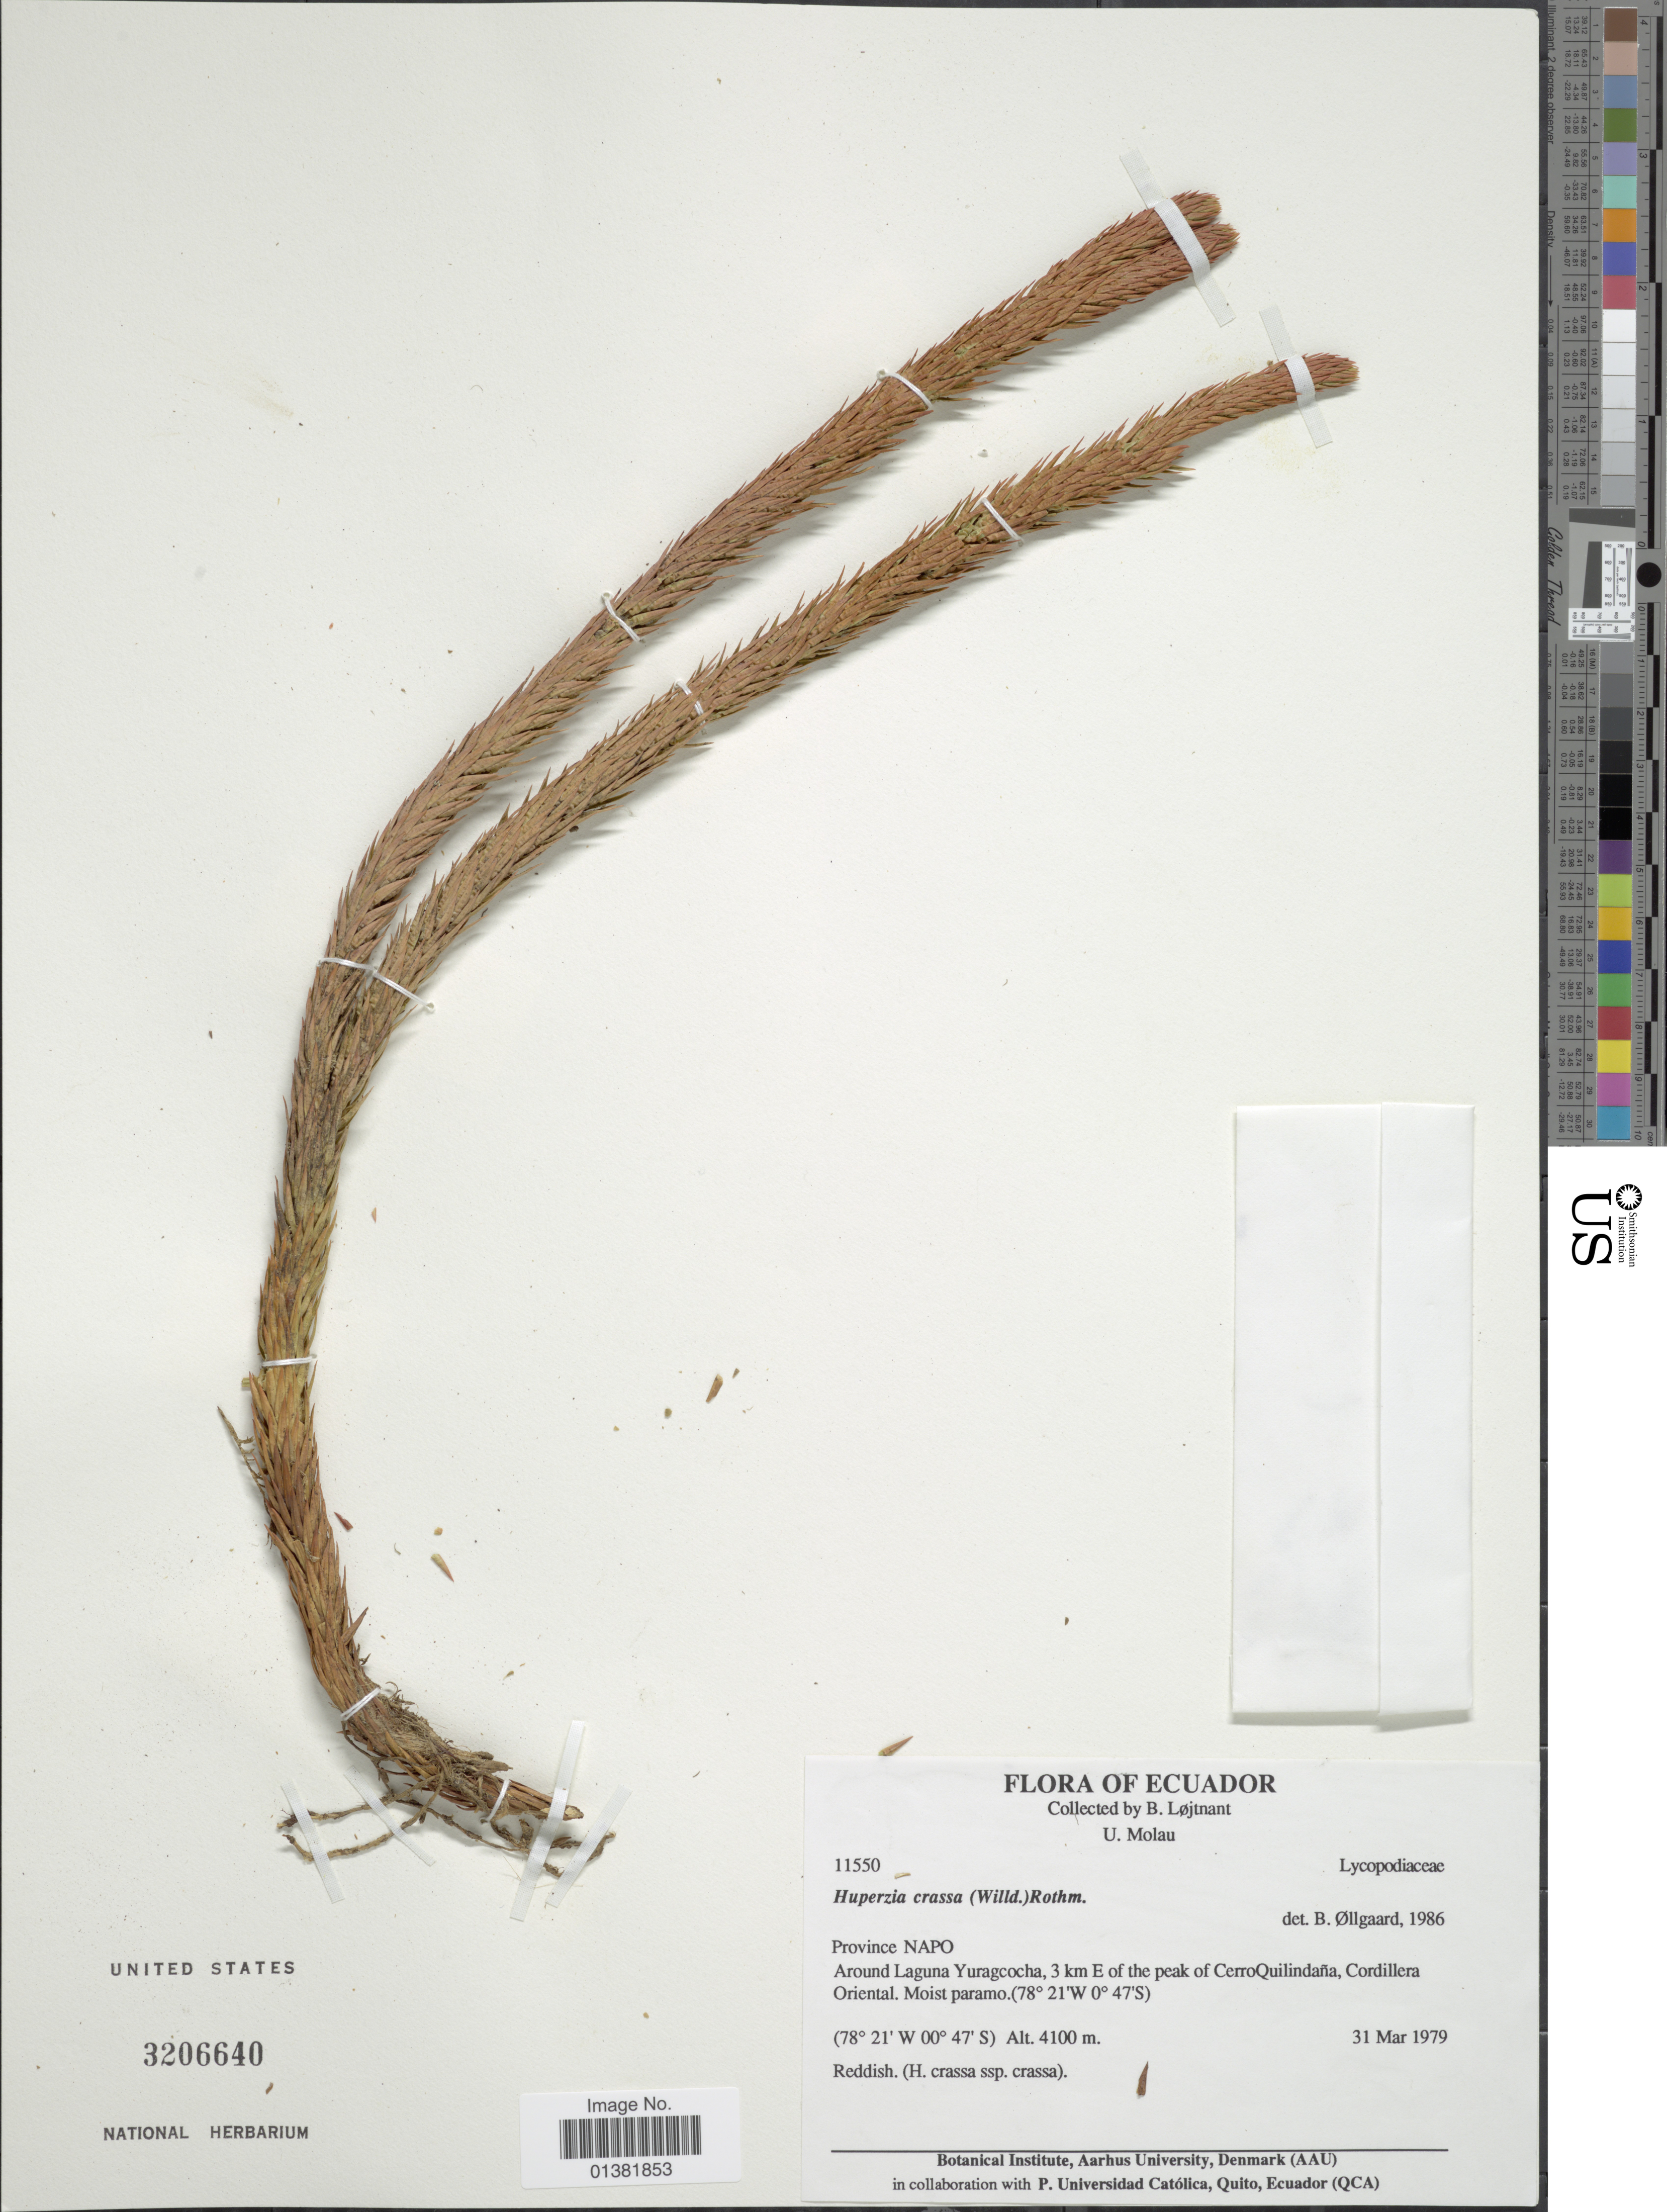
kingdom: Plantae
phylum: Tracheophyta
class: Lycopodiopsida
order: Lycopodiales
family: Lycopodiaceae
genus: Phlegmariurus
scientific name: Phlegmariurus crassus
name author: (Humb. & Bonpl. ex Willd.) B. Øllg.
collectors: B. Löjtnant & U. Molau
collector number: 11550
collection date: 1979-03-31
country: Ecuador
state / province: Napo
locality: Around Laguna Yuragcocha, 3 km E of the peak of Cerro Quilindaña, Cordillera Oriental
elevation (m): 4100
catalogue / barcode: US 3206640